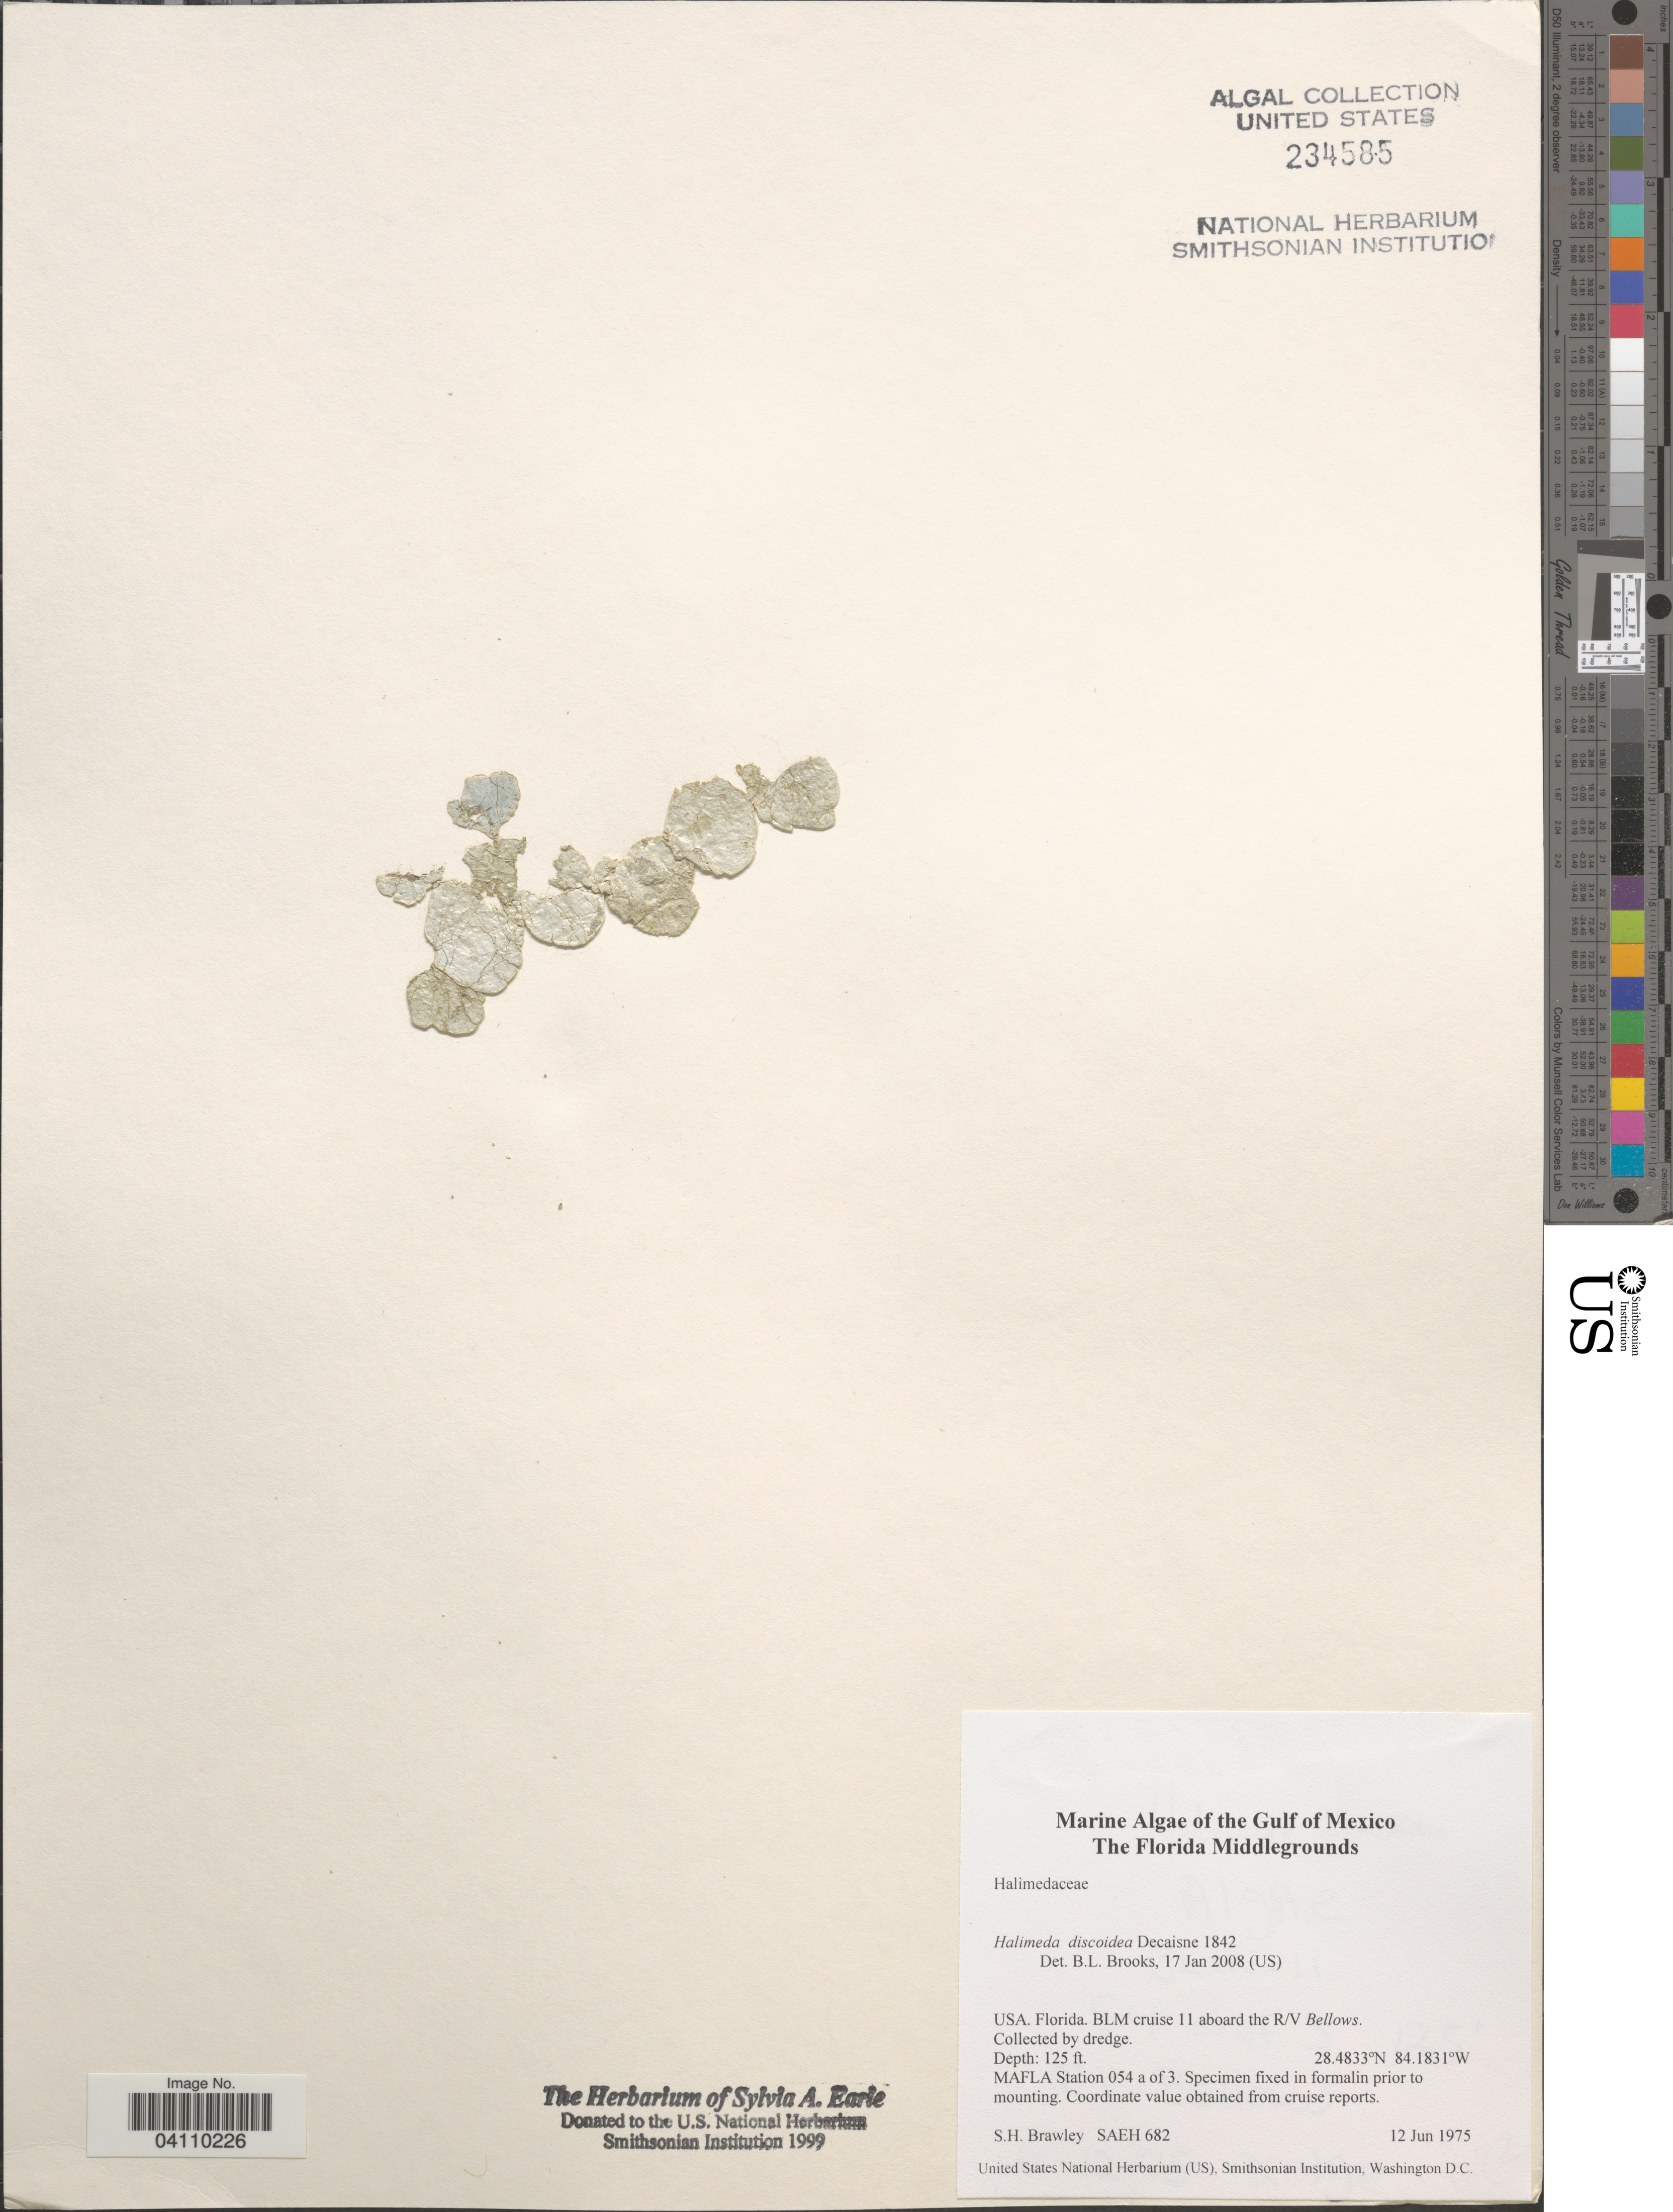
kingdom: Plantae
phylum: Chlorophyta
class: Ulvophyceae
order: Bryopsidales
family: Halimedaceae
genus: Halimeda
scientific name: Halimeda discoidea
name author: Decne.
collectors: S. Brawley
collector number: SAEH682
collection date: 1975-06-12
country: United States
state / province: Florida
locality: The Gulf of Mexico. The Florida Middlegrounds. BLM cruise 11 aboard the R/V Bellows. MAFLA Station 054 a of 3.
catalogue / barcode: US 234585